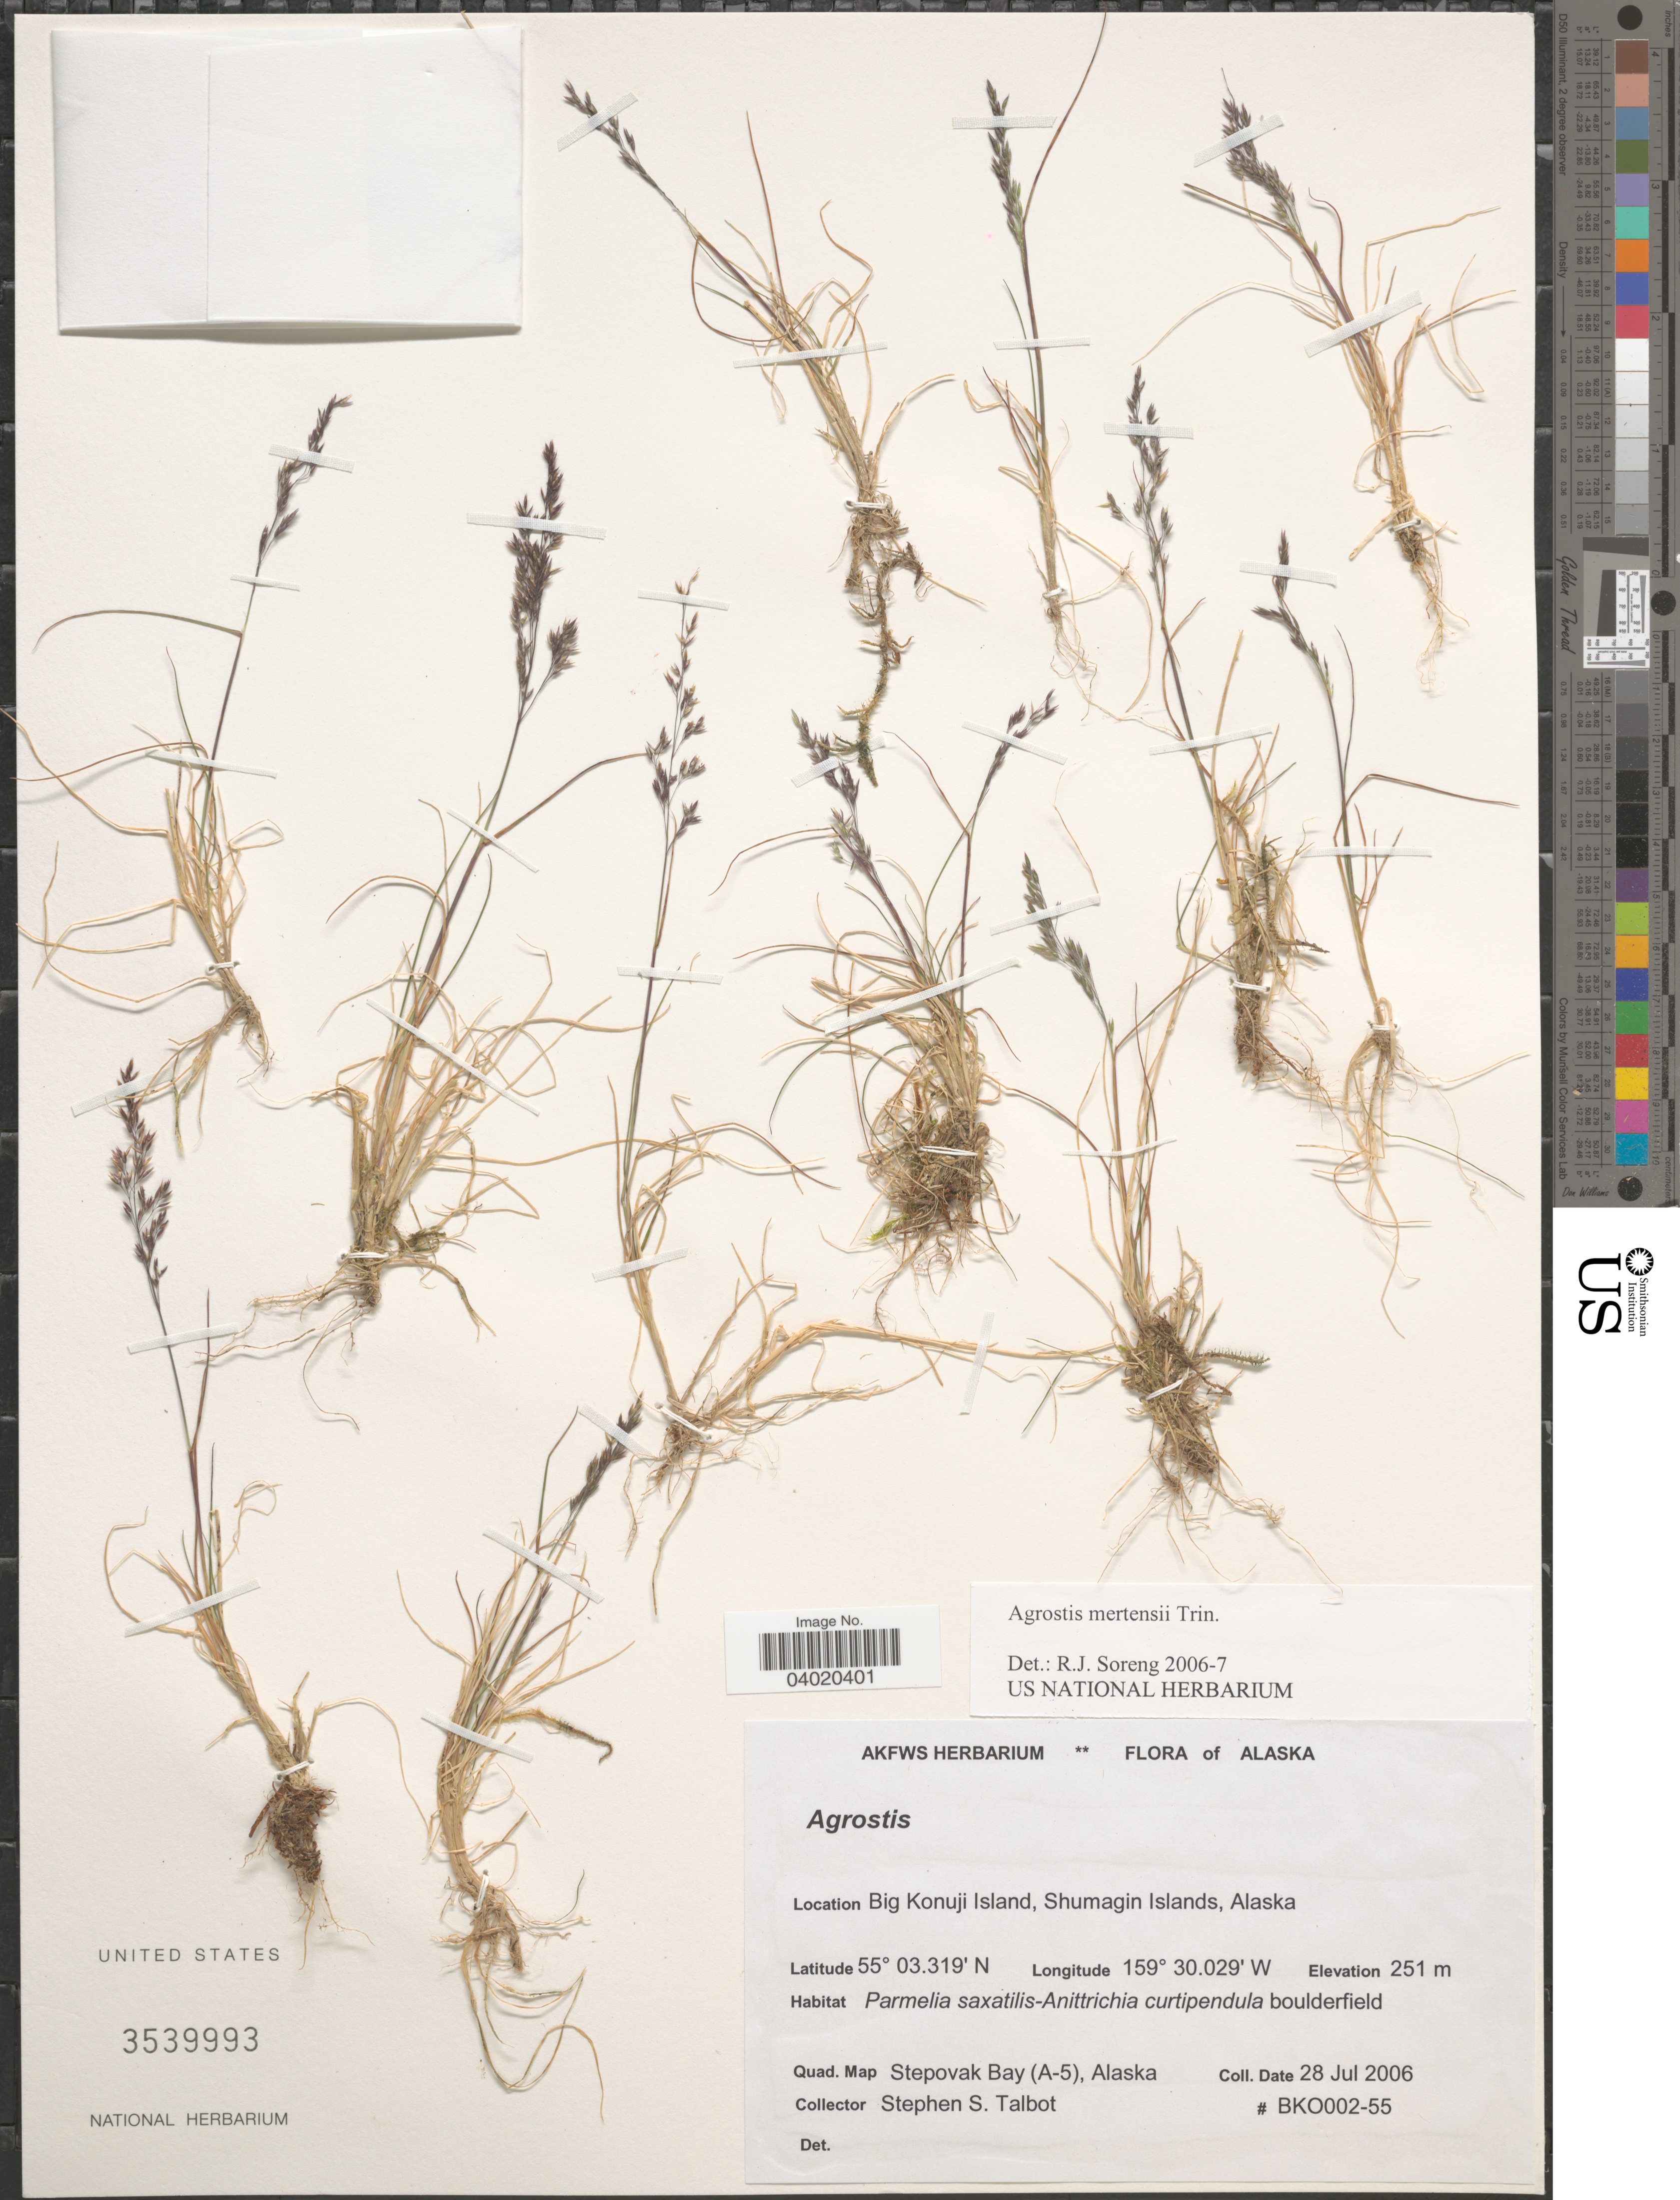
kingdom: Plantae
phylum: Tracheophyta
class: Liliopsida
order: Poales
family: Poaceae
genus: Agrostis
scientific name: Agrostis mertensii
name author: Trin.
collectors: S. S. Talbot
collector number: BKO002-55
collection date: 2006-07-28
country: United States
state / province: Alaska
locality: Big Konuji Island, Shumagin Islands. Quad. Map Stepovak Bay (A-5).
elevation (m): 251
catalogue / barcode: US 3539993